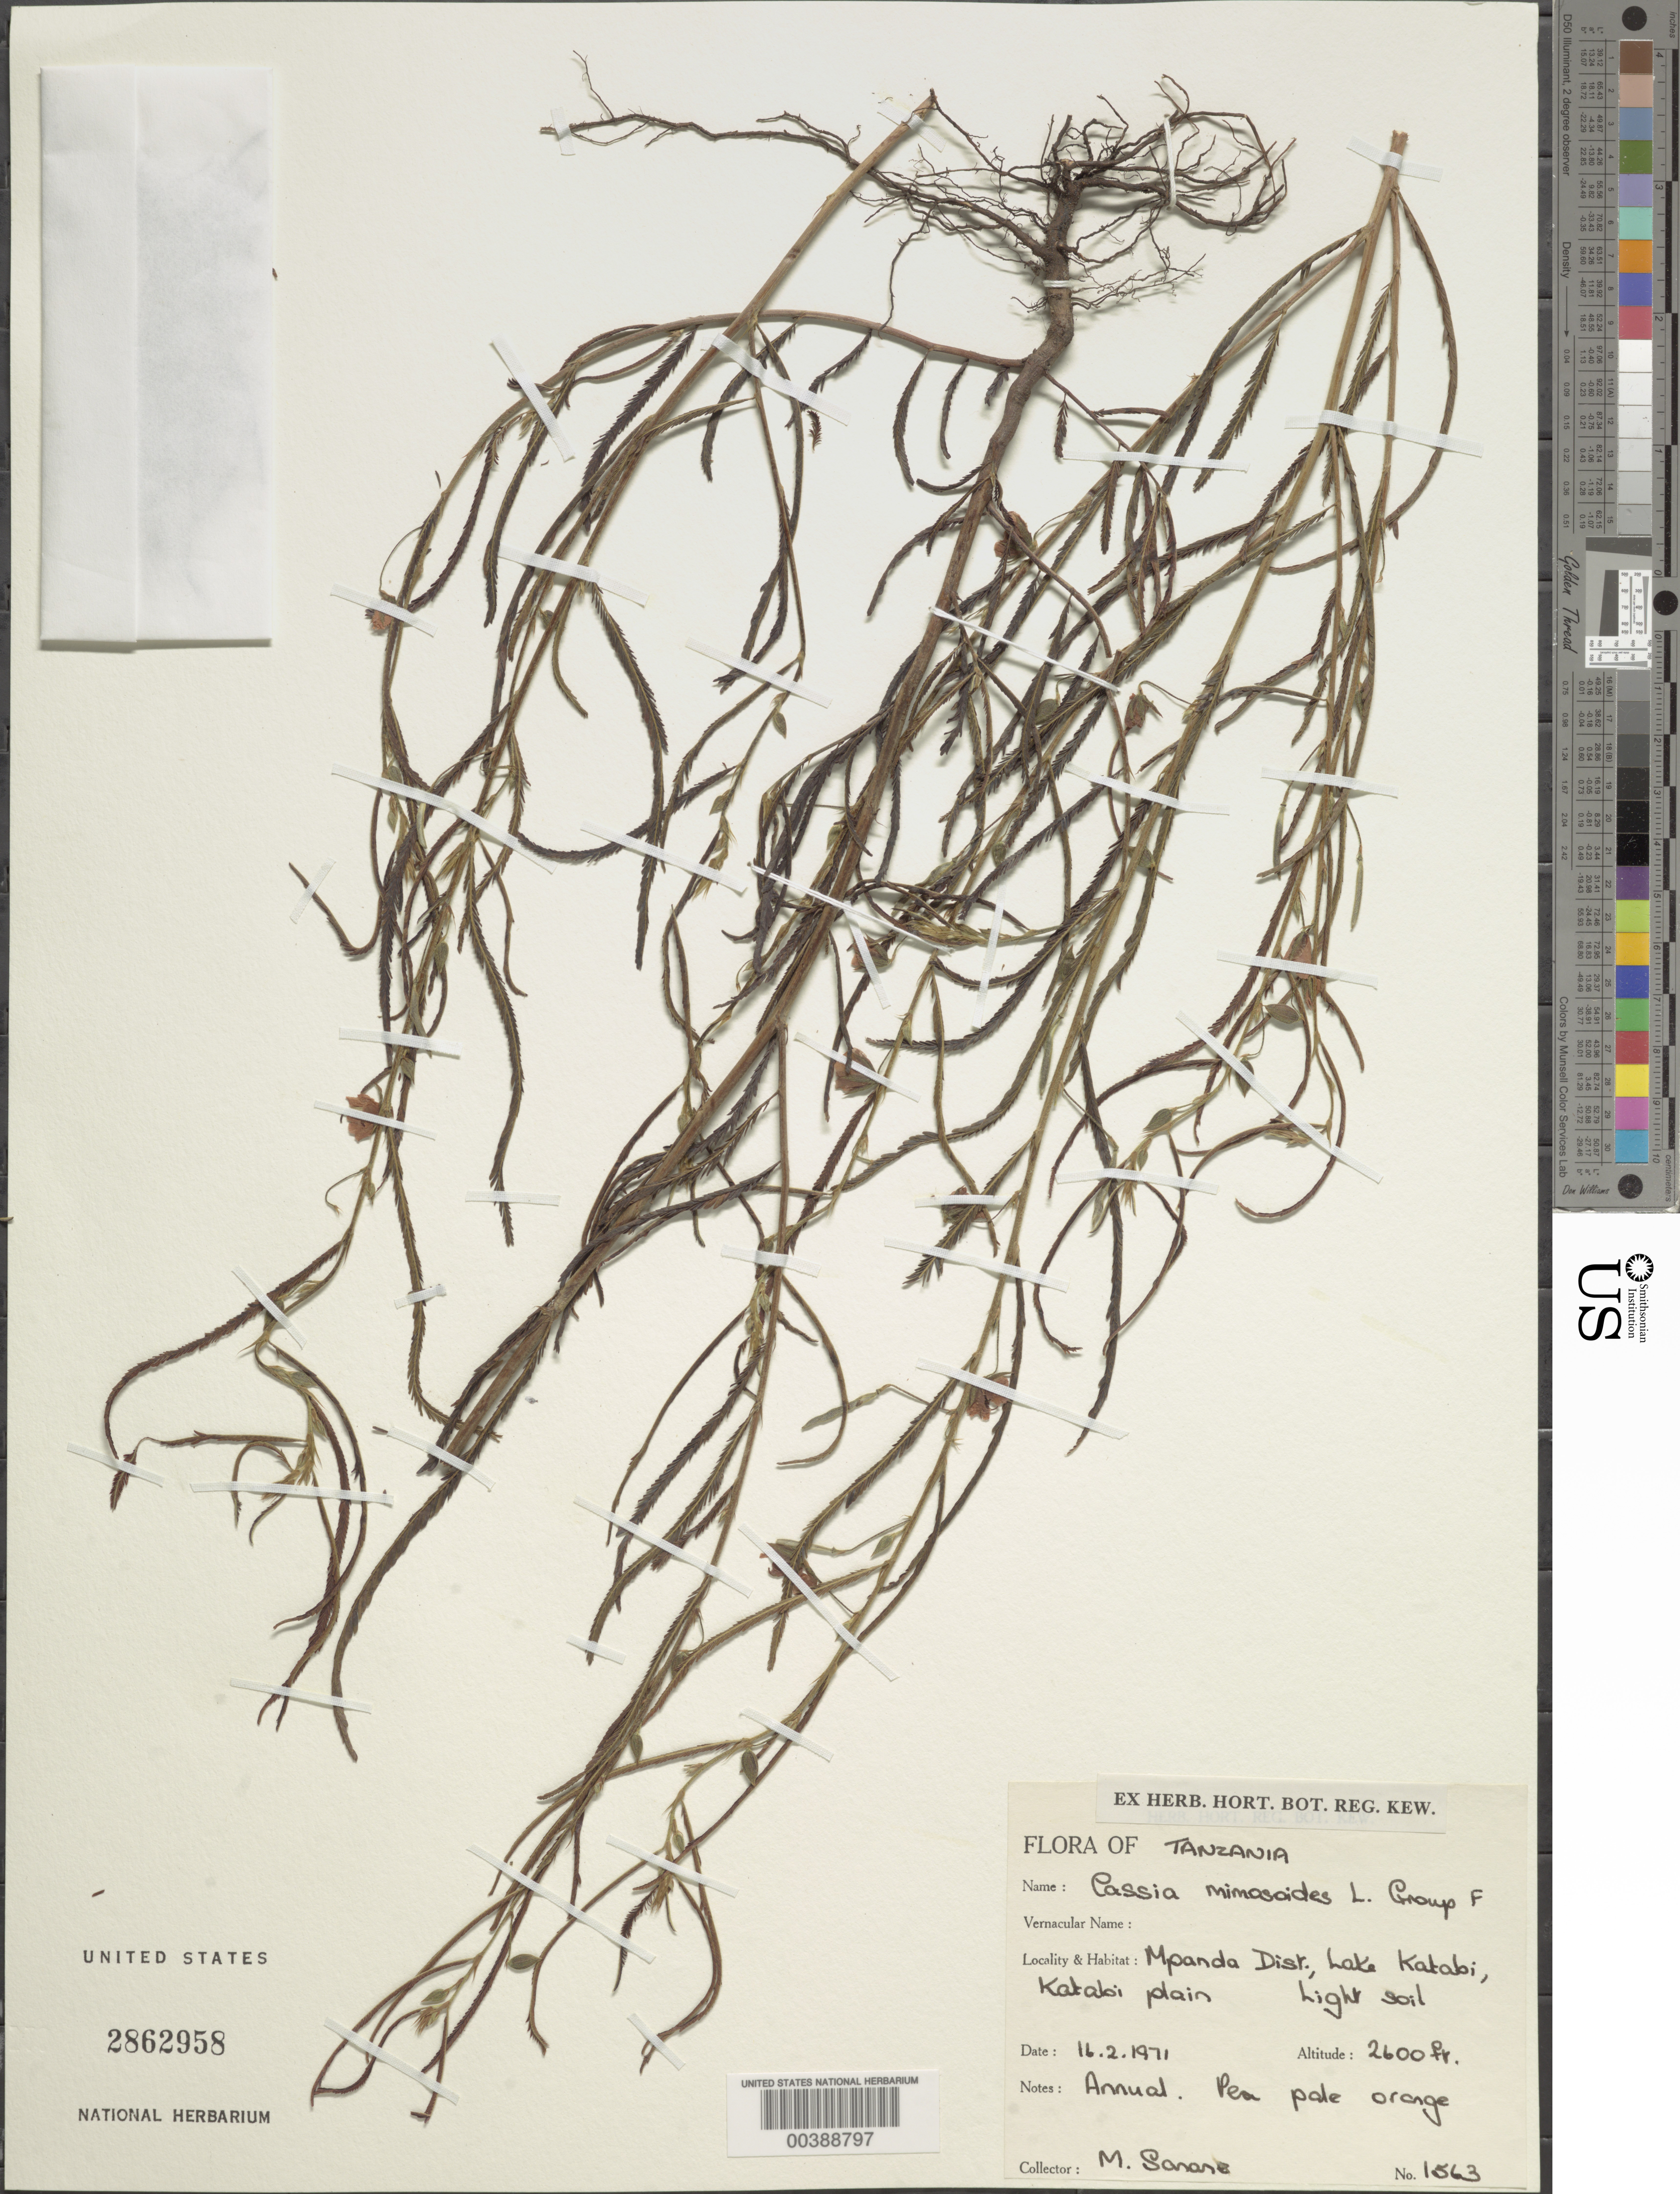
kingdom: Plantae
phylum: Tracheophyta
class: Magnoliopsida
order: Fabales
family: Fabaceae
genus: Chamaecrista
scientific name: Chamaecrista mimosoides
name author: (L.) Greene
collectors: M. Sanare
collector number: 1563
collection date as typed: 16 Feb 1971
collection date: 1971-02-16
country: Tanzania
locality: Mpanda dist., lake katabi, katabi plain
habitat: Light soil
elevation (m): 792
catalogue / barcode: US 2862958